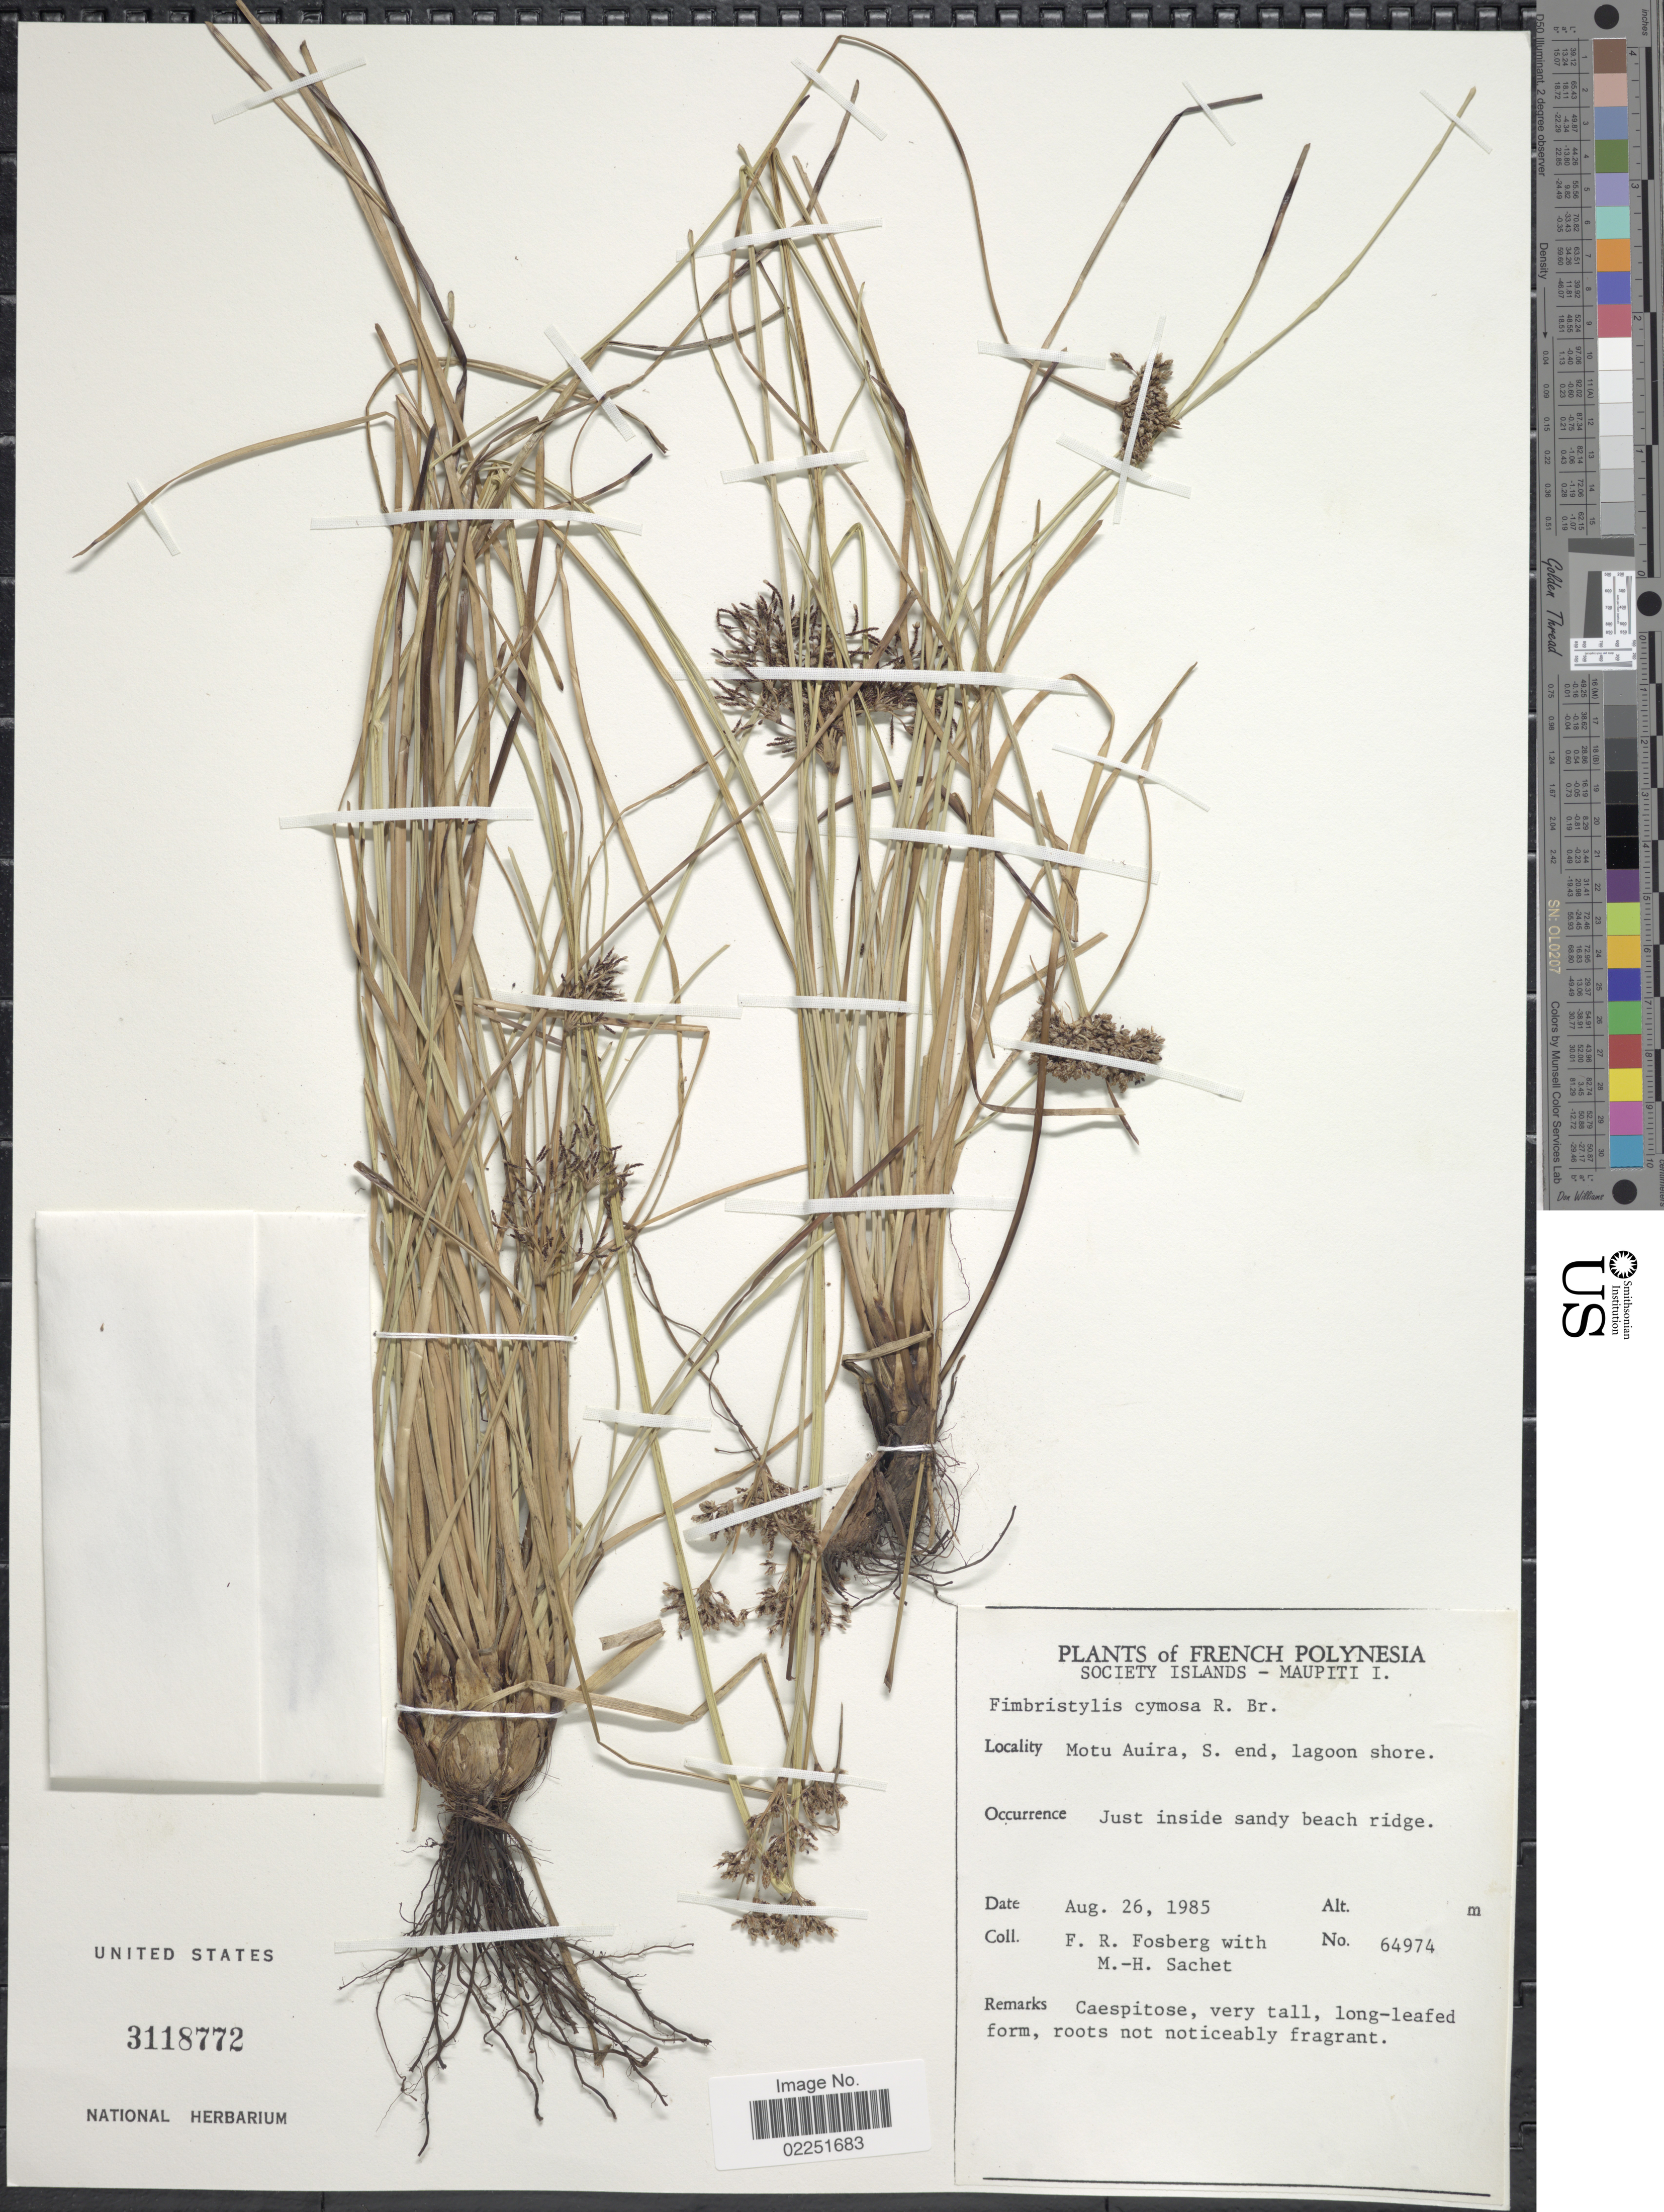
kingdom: Plantae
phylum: Tracheophyta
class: Liliopsida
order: Poales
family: Cyperaceae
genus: Fimbristylis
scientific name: Fimbristylis cymosa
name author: R. Br.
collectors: F. R. Fosberg & M.-H. Sachet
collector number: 64974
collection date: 1985-08-26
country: French Polynesia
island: Maupiti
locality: Society Islands - Maupiti I. Motu Auira, S. end, lagoon shore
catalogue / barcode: US 3118772